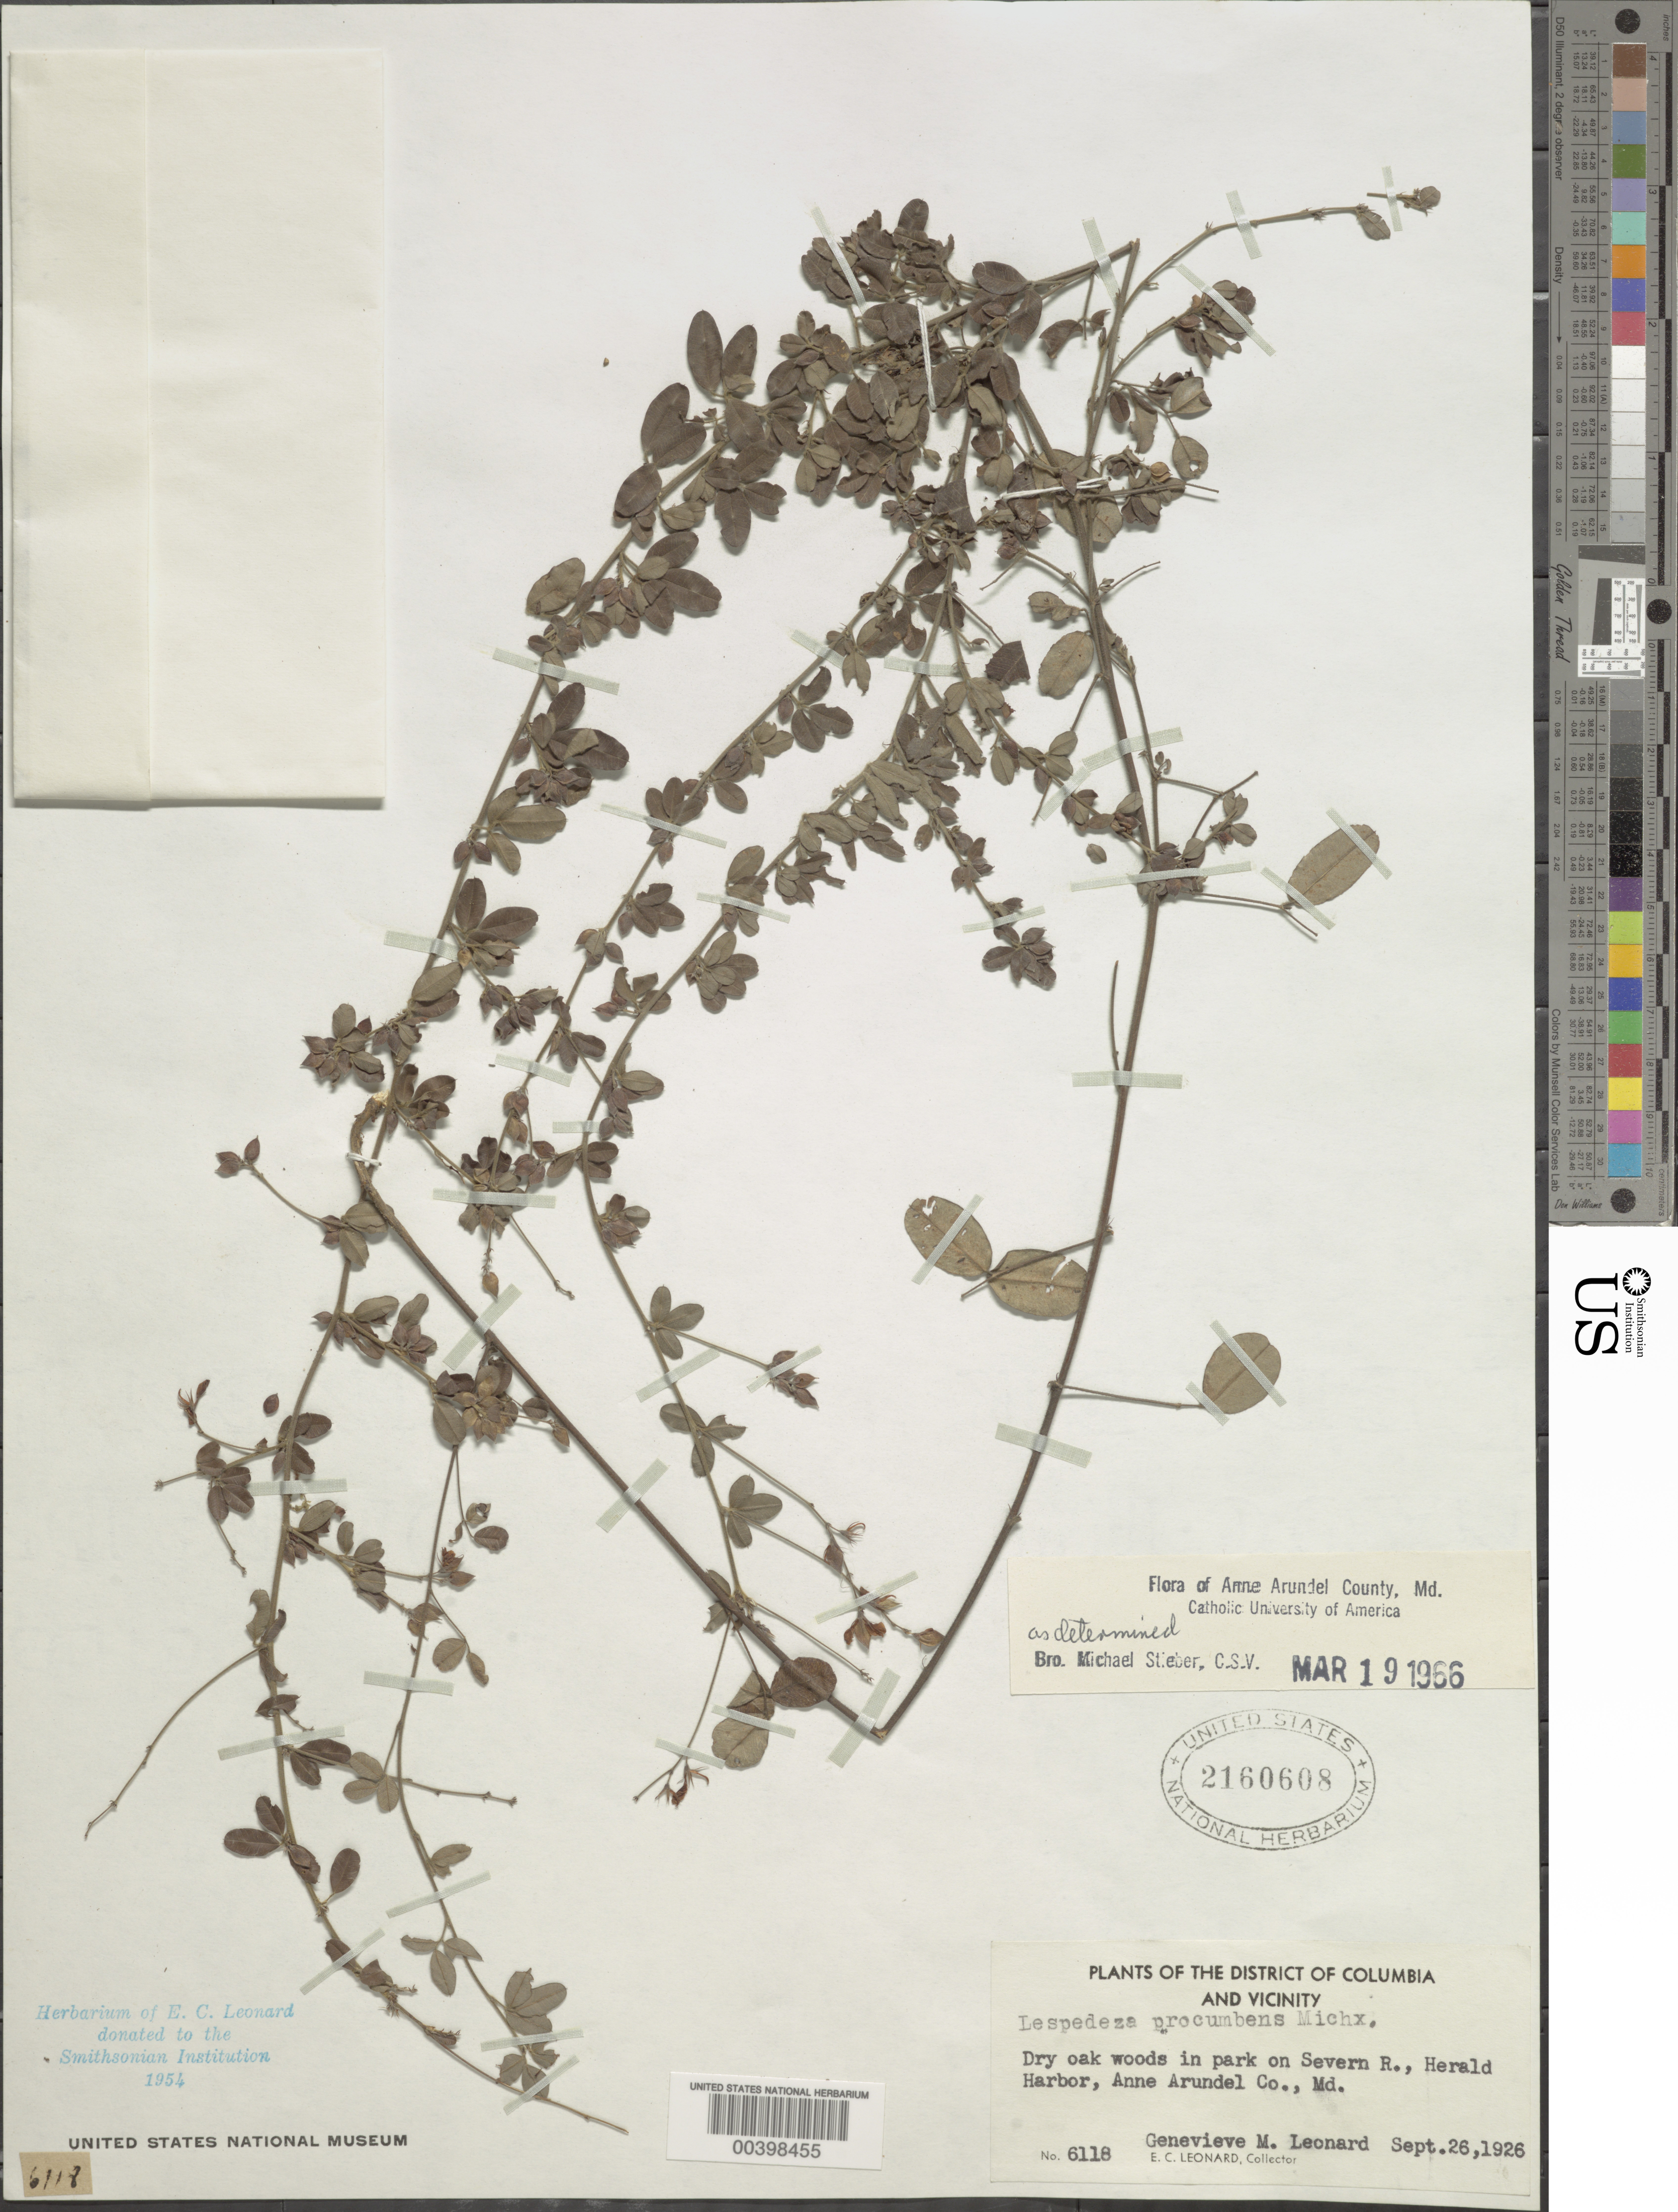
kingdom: Plantae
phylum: Tracheophyta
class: Magnoliopsida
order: Fabales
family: Fabaceae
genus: Lespedeza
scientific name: Lespedeza procumbens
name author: Michx.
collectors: E. C. Leonard & G. M. Leonard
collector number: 6118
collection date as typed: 26 Sep 1926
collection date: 1926-09-26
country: United States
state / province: Maryland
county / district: Anne Arundel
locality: Severn River, Herald Harbor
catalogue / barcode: US 2160608